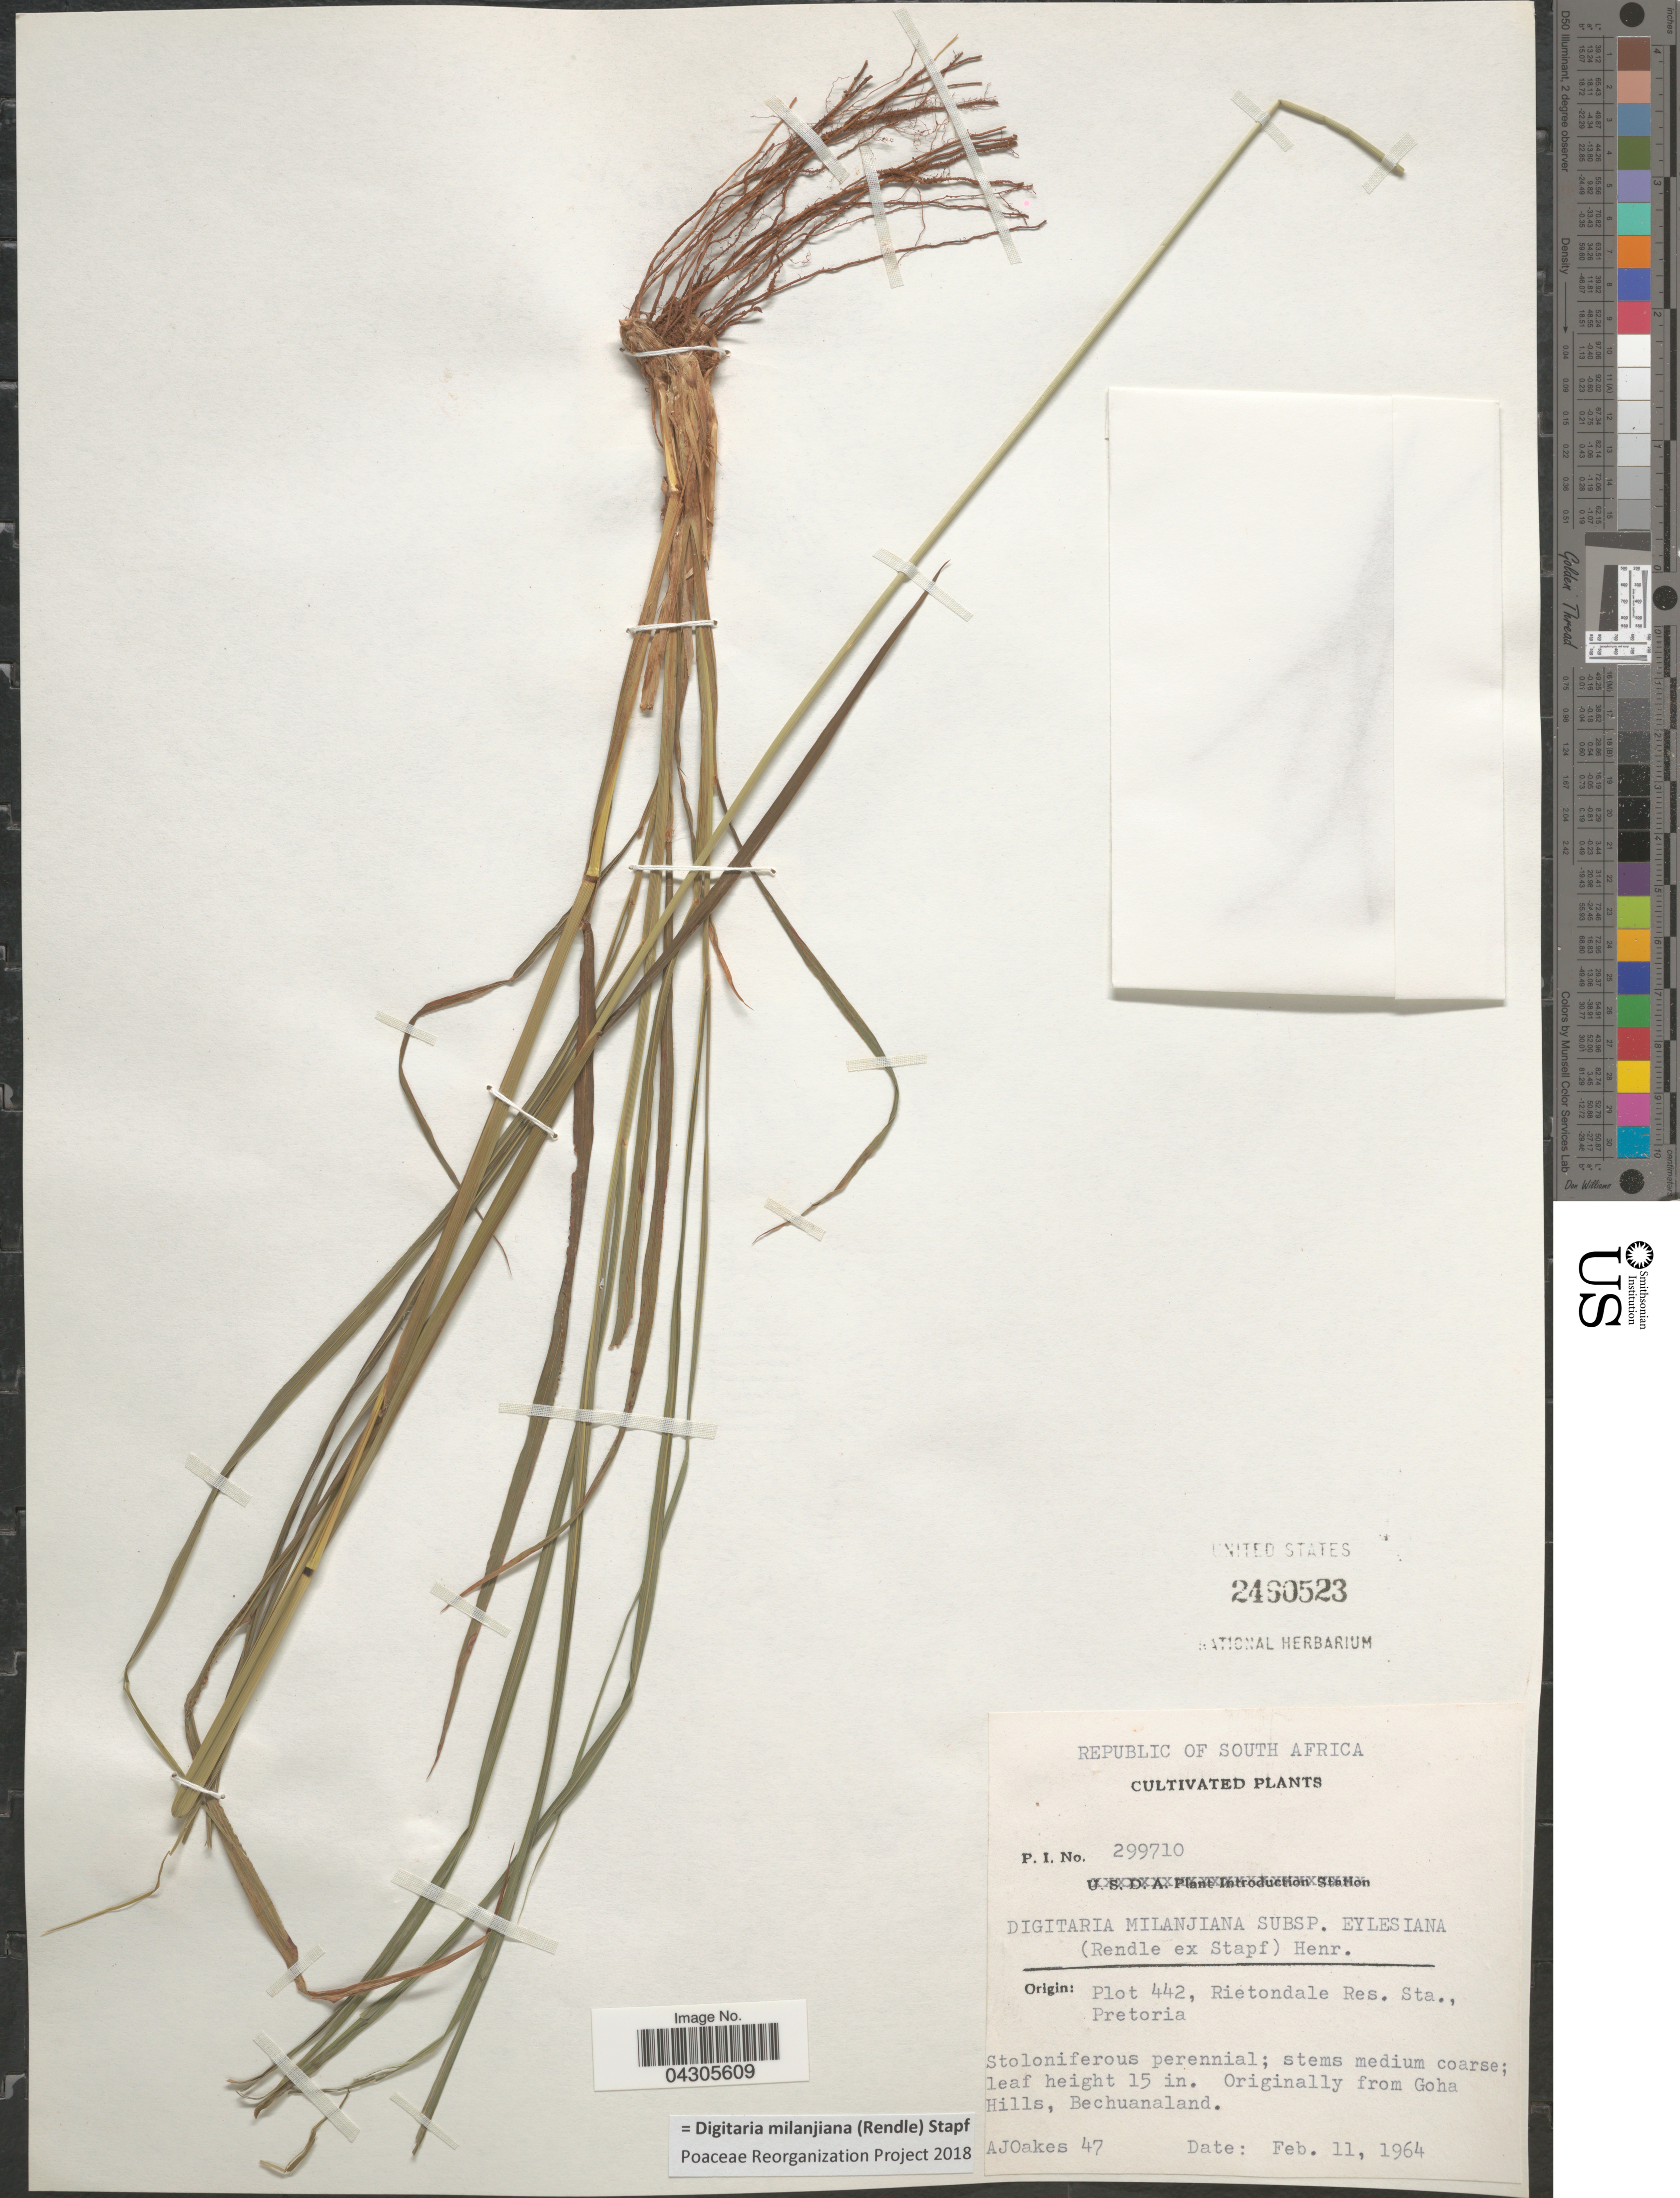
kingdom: Plantae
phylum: Tracheophyta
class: Liliopsida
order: Poales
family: Poaceae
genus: Digitaria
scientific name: Digitaria milanjiana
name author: (Rendle) Stapf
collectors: A. Oakes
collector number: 47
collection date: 1964-02-11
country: South Africa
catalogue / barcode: US 2460523